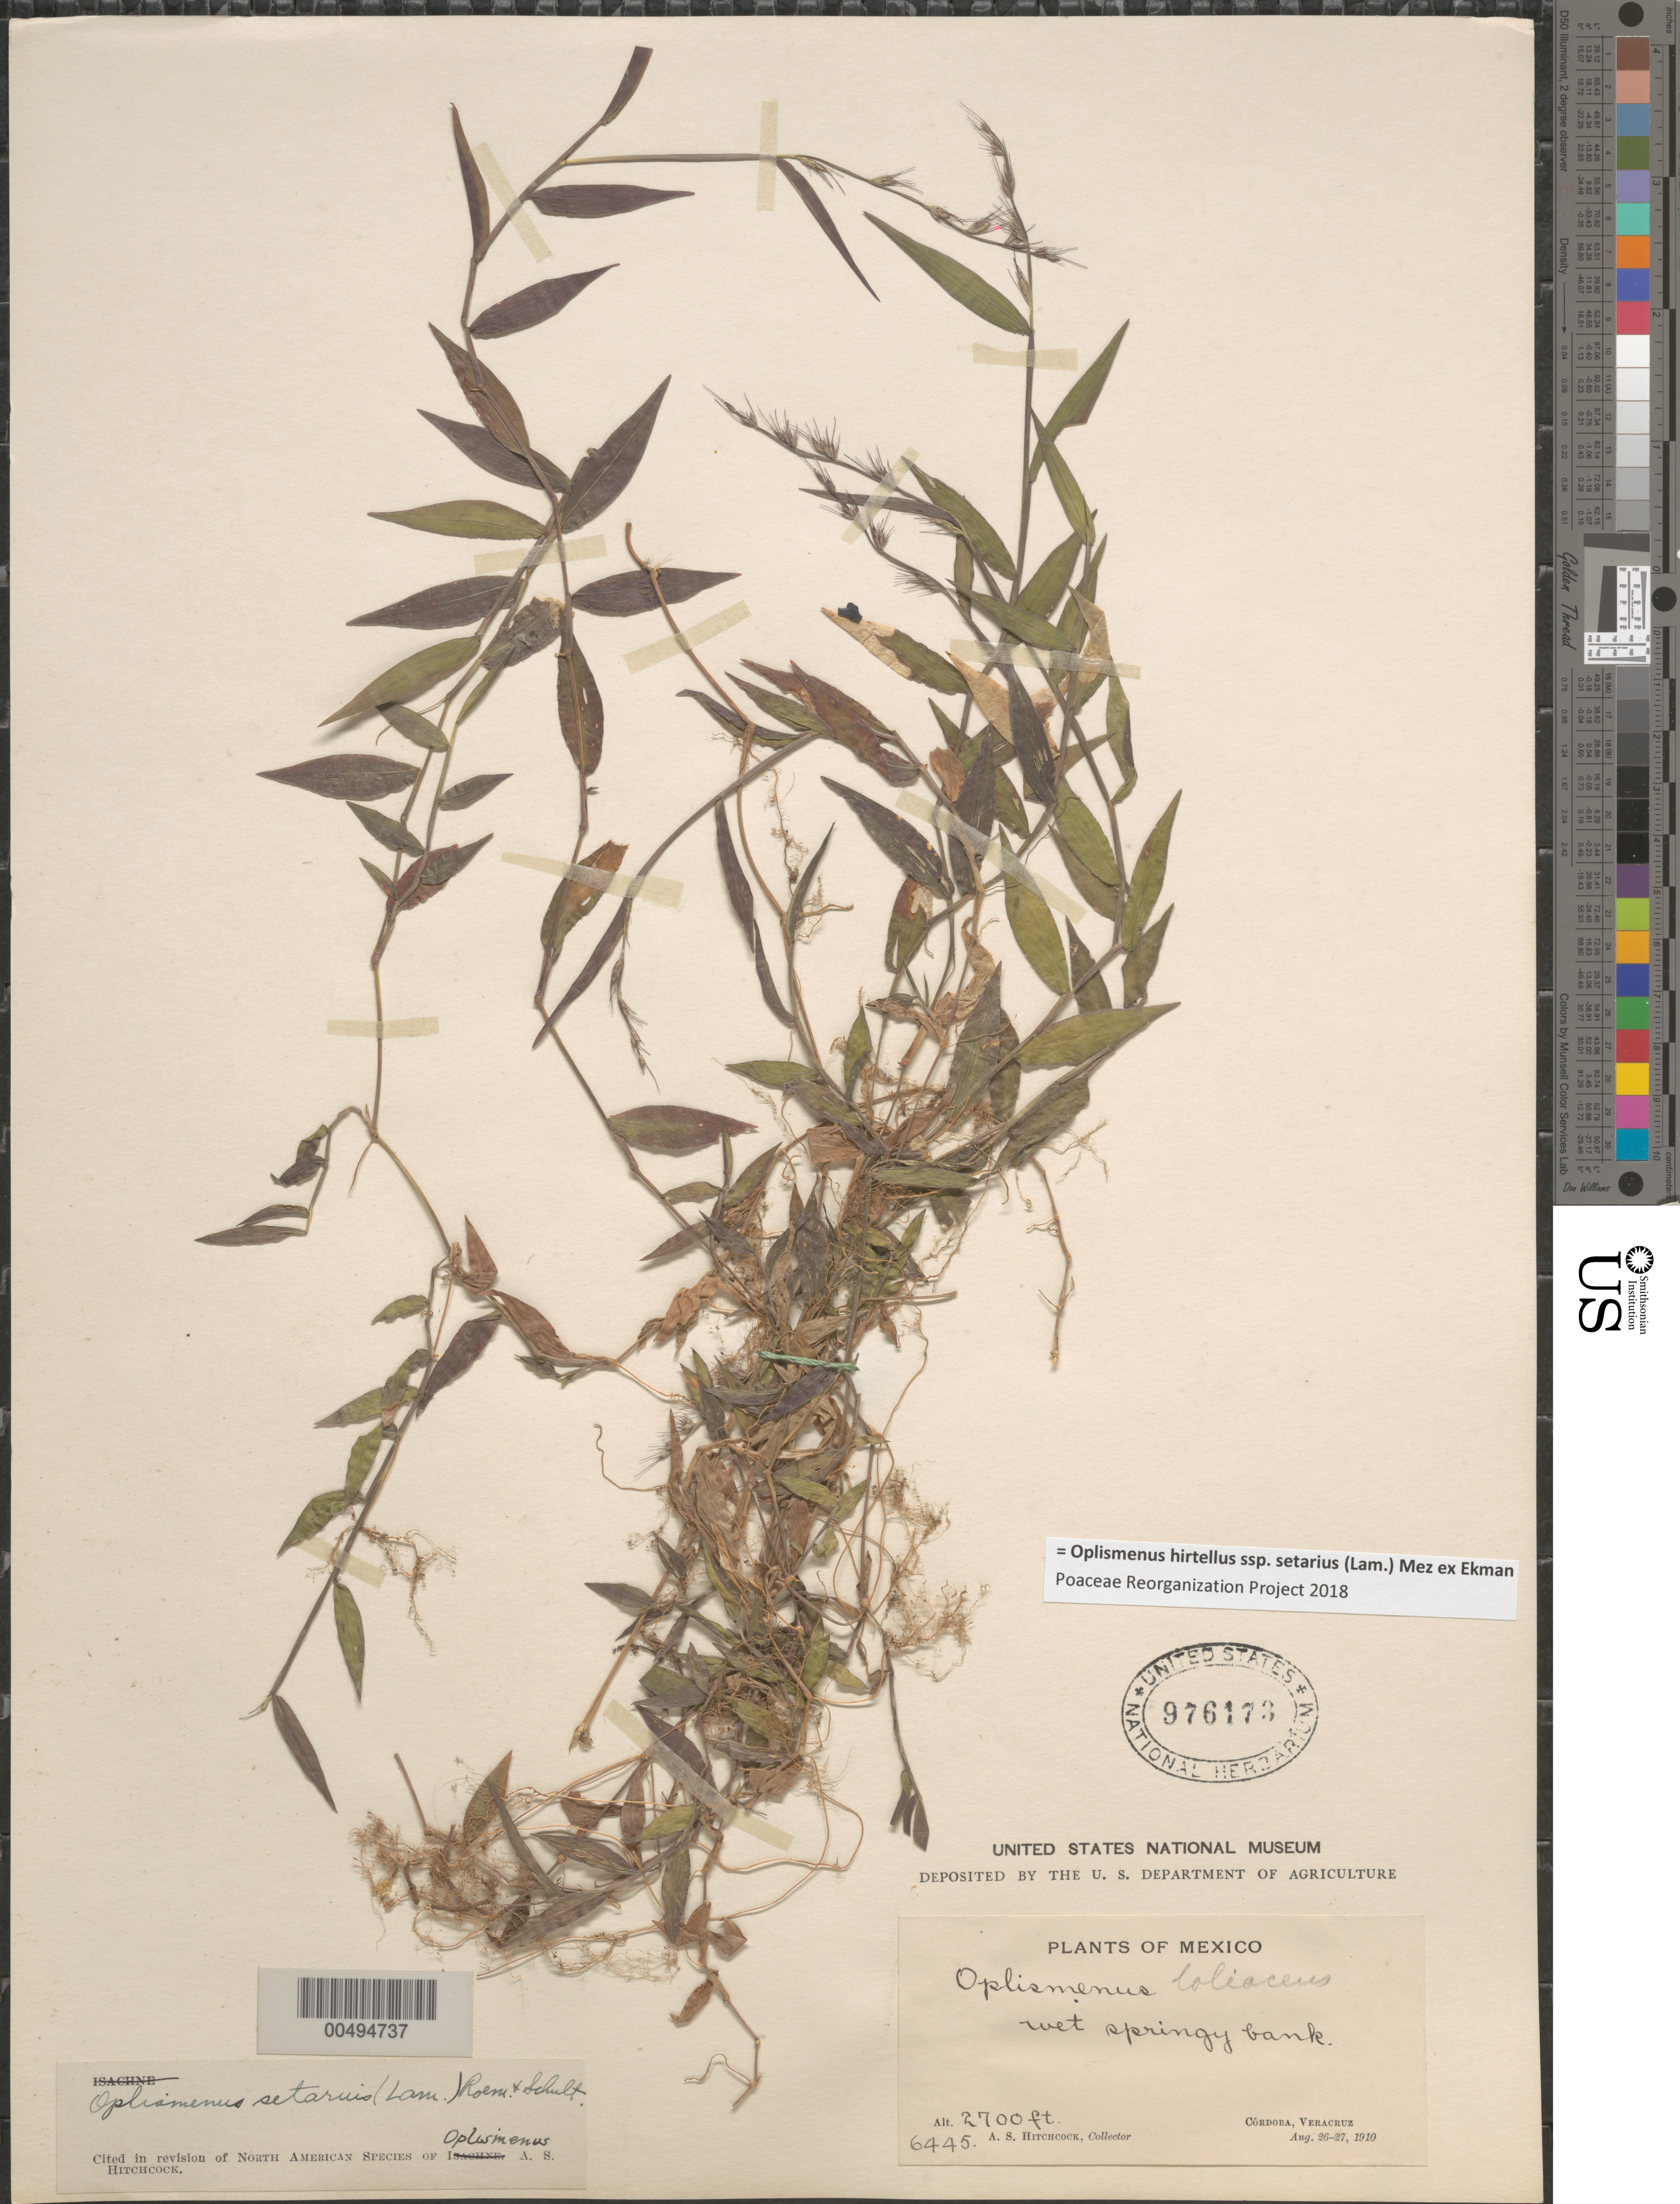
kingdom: Plantae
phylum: Tracheophyta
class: Liliopsida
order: Poales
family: Poaceae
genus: Oplismenus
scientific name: Oplismenus hirtellus subsp. setarius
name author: (Lam.) Mez ex Ekman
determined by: Poaceae Reorganization Project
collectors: A. S. Hitchcock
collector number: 6445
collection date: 1910-08-26/1910-08-27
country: Mexico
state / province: Veracruz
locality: Cordoba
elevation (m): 823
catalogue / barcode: US 976173